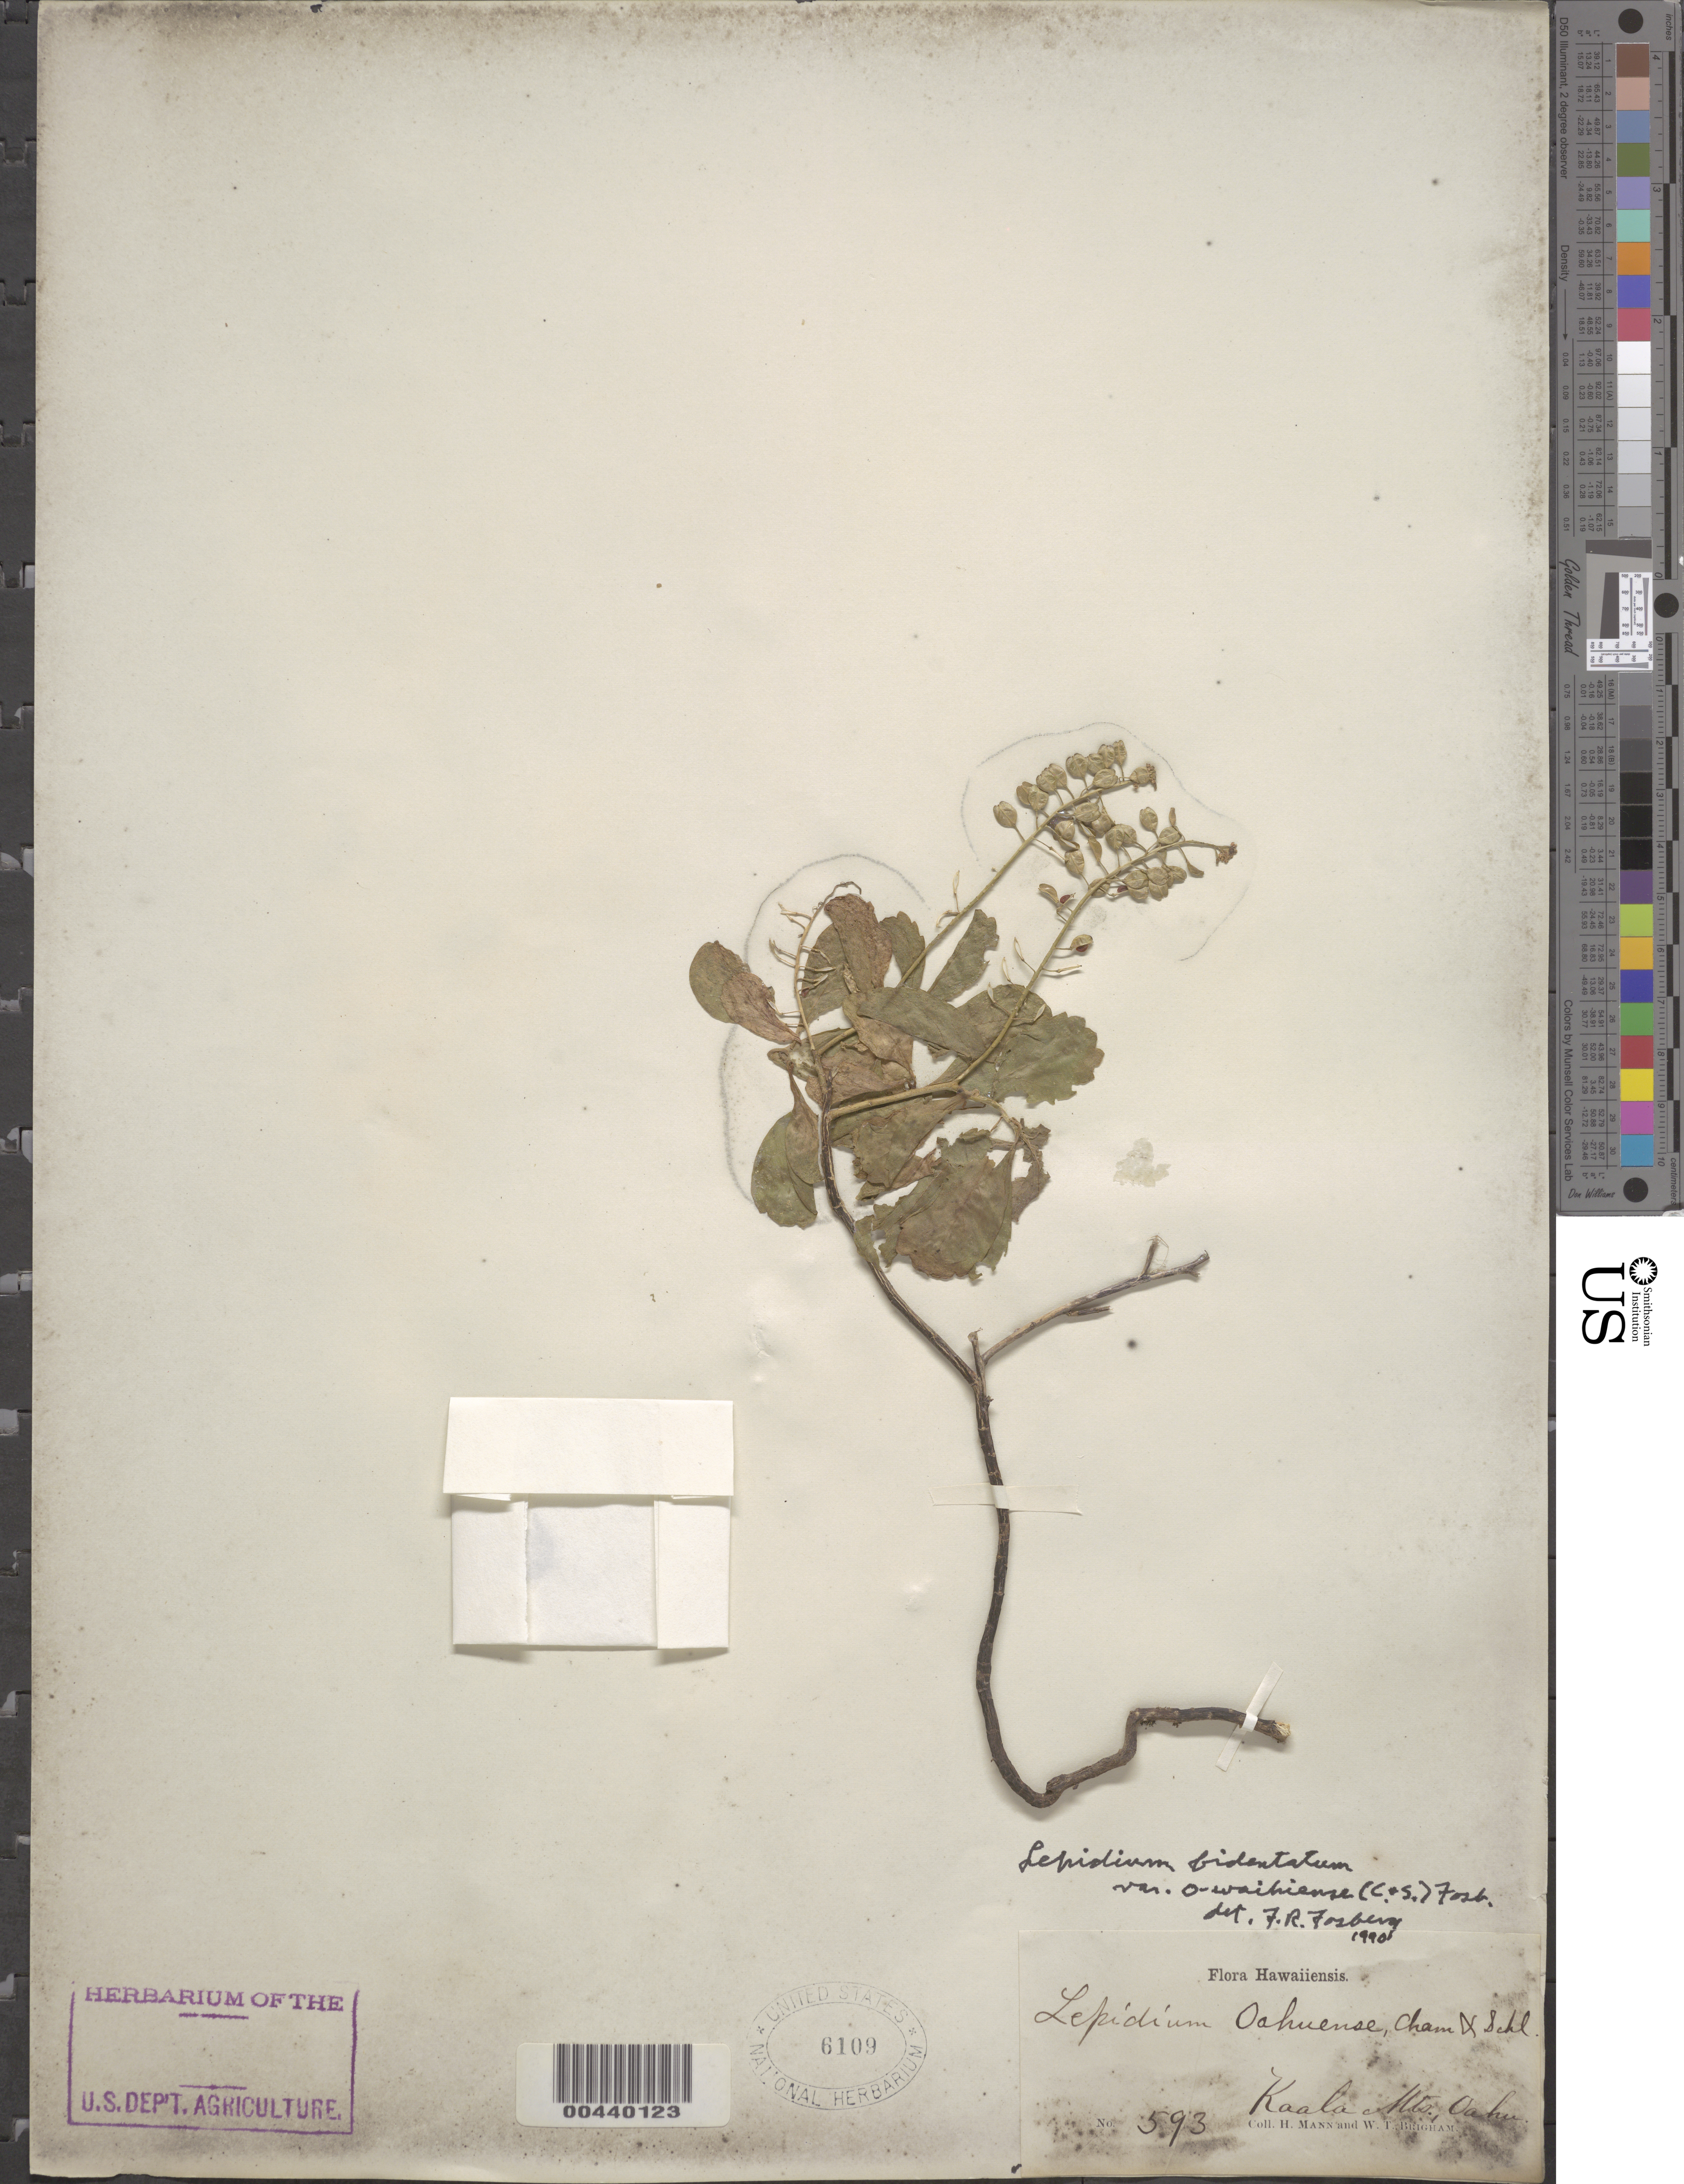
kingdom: Plantae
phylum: Tracheophyta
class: Magnoliopsida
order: Brassicales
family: Brassicaceae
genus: Lepidium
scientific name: Lepidium owaihiense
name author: Cham. & Schltdl.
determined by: Al-Shehbaz, I. A., (MO), Missouri Botanical Garden (UNITED STATES)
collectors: H. Mann & W. T. Brigham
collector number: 593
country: United States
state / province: Hawaii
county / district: Honolulu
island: Oahu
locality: Kaala Mountains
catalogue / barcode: US 6109